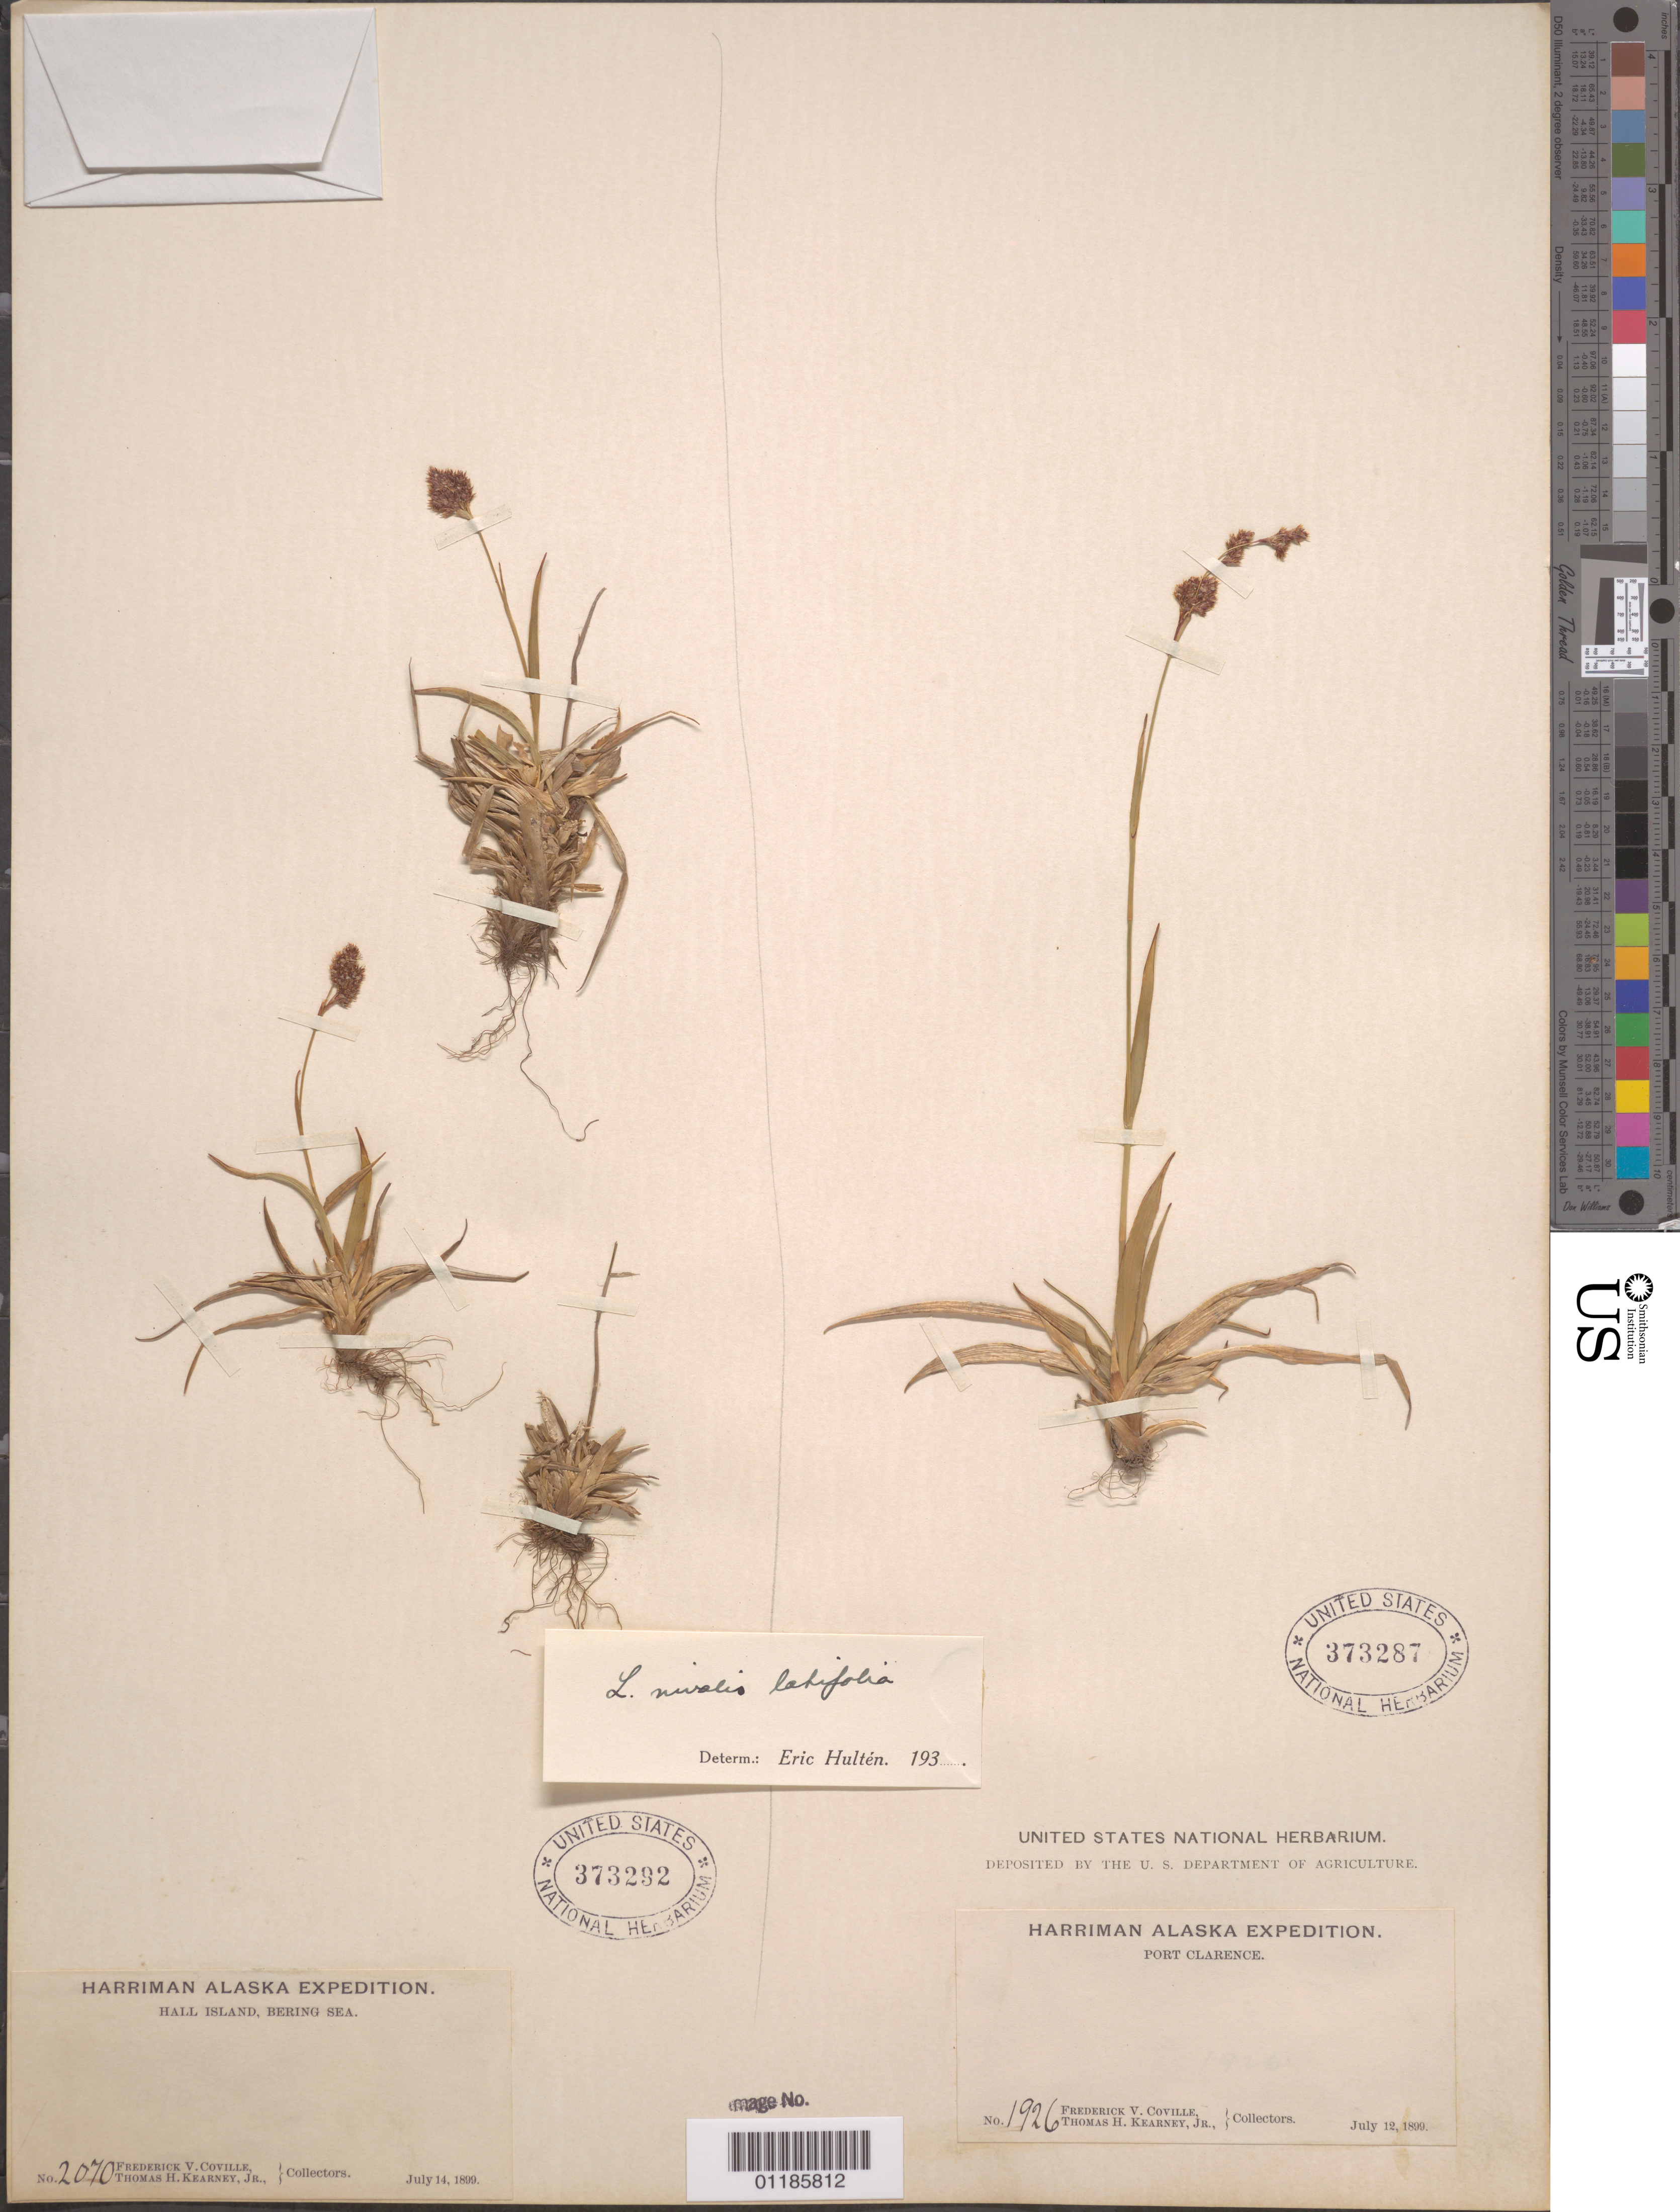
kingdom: Plantae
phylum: Tracheophyta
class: Liliopsida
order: Poales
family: Juncaceae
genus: Luzula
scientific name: Luzula nivalis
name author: (Laest.) Spreng.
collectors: F. V. Coville & T. H. Kearney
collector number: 1926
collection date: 1899-07-12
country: United States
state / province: Alaska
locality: Port Clarence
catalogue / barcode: US 373287